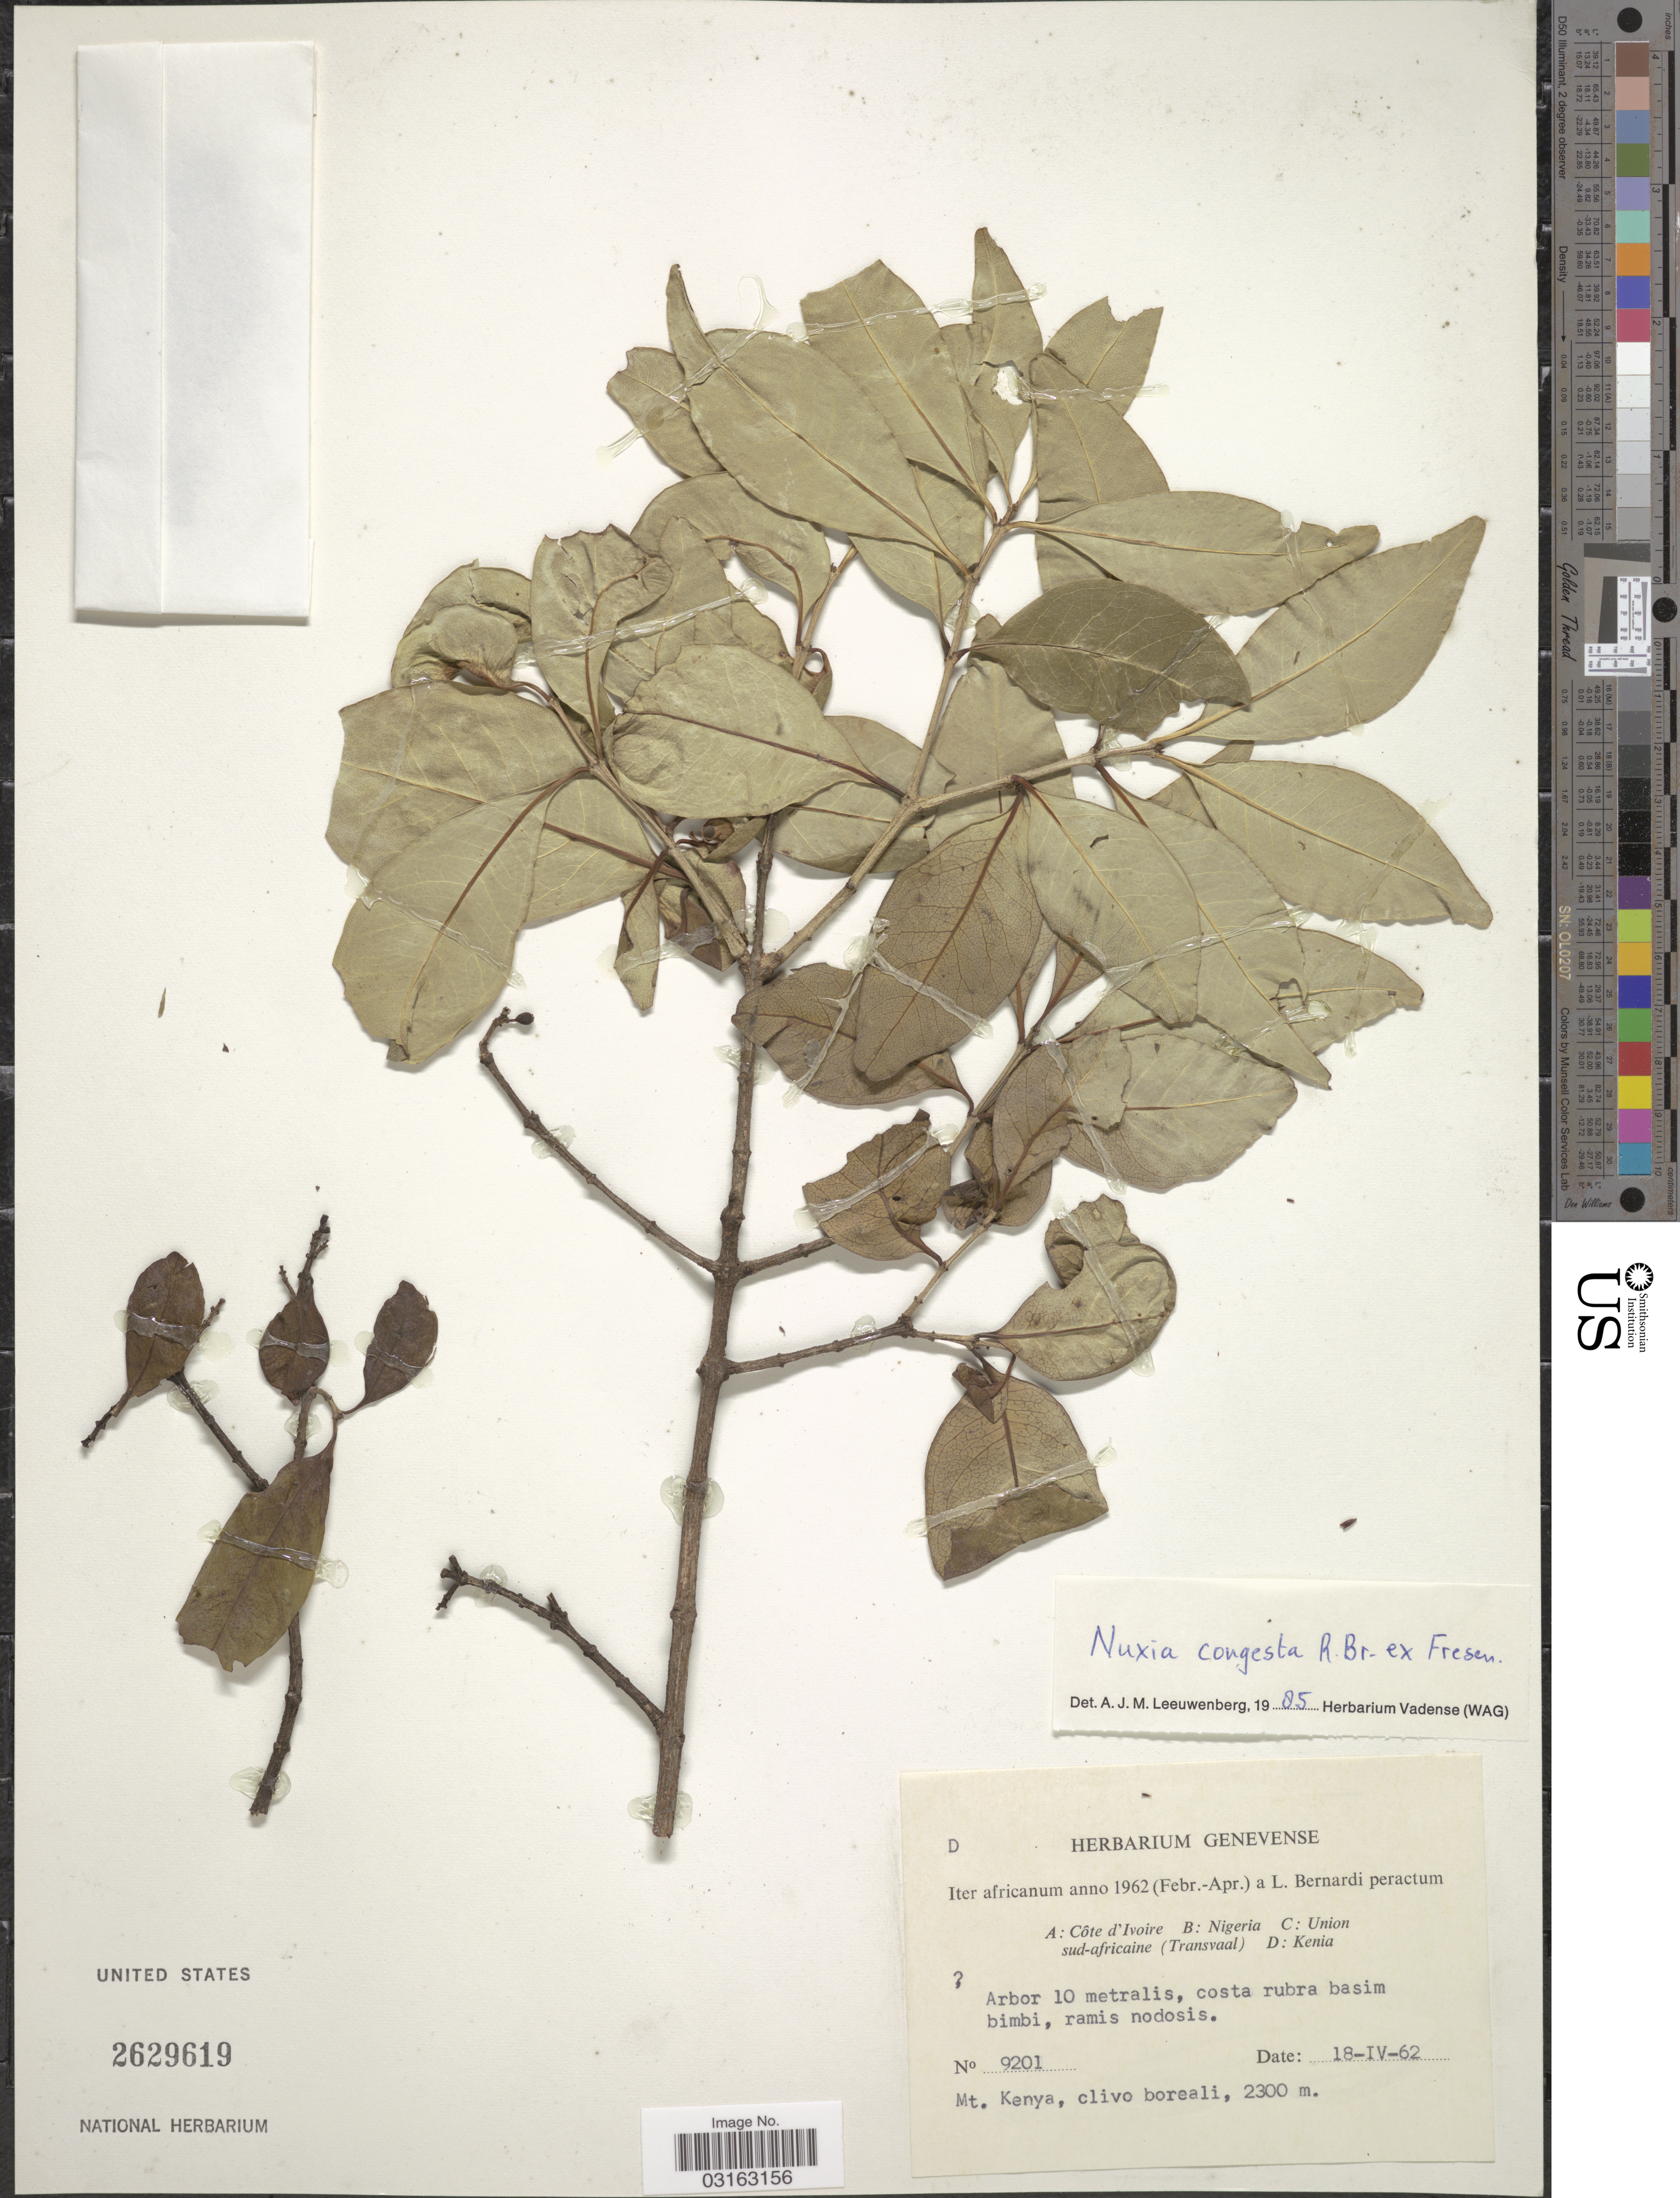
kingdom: Plantae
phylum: Tracheophyta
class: Magnoliopsida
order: Lamiales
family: Stilbaceae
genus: Nuxia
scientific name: Nuxia congesta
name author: R. Br. ex Fresen.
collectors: L. Bernardi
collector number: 9201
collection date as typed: Transcribed d/m/y: 18/4/62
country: Kenya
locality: Mt. Kenya, clivo boreali.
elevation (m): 2300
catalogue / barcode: US 2629619